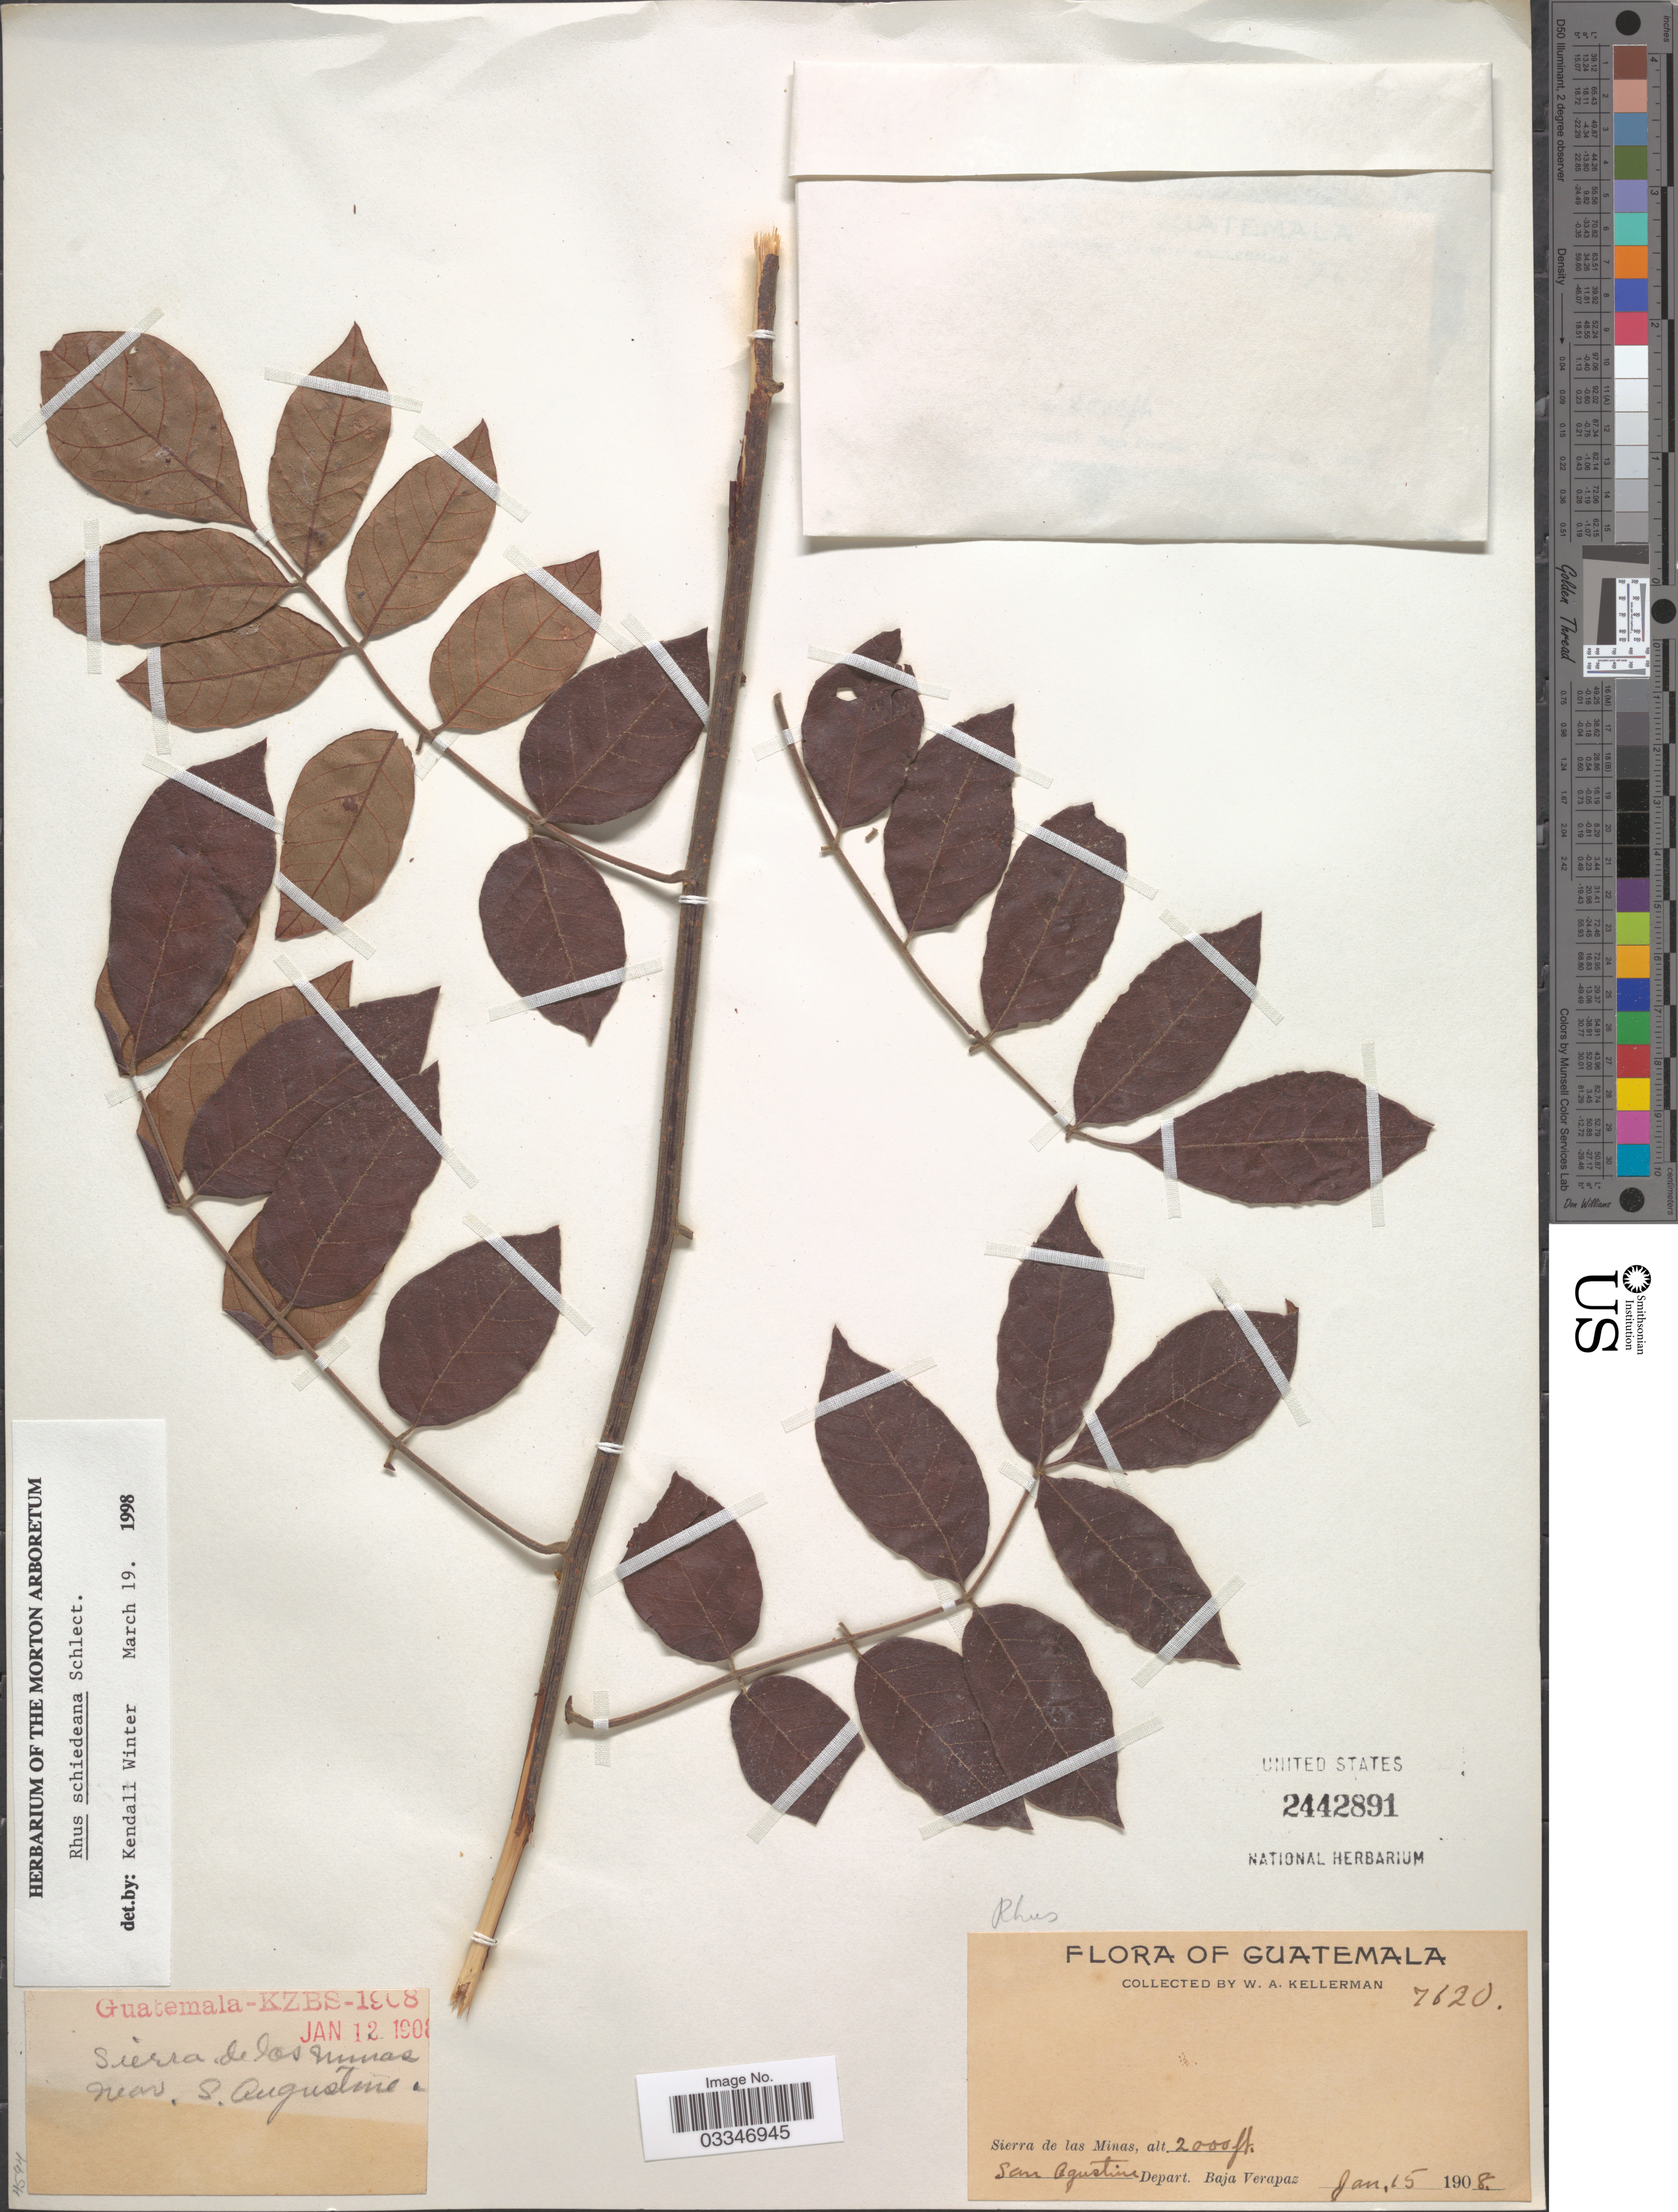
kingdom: Plantae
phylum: Tracheophyta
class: Magnoliopsida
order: Sapindales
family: Anacardiaceae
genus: Rhus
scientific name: Rhus schiedeana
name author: Schltdl.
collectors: W. Kellerman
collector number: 7620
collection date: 1908-01-15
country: Guatemala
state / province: Baja Verapaz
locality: Sierra de las Minas, San Agustine, Depart. Baja Verapaz.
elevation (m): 610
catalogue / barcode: US 2442891